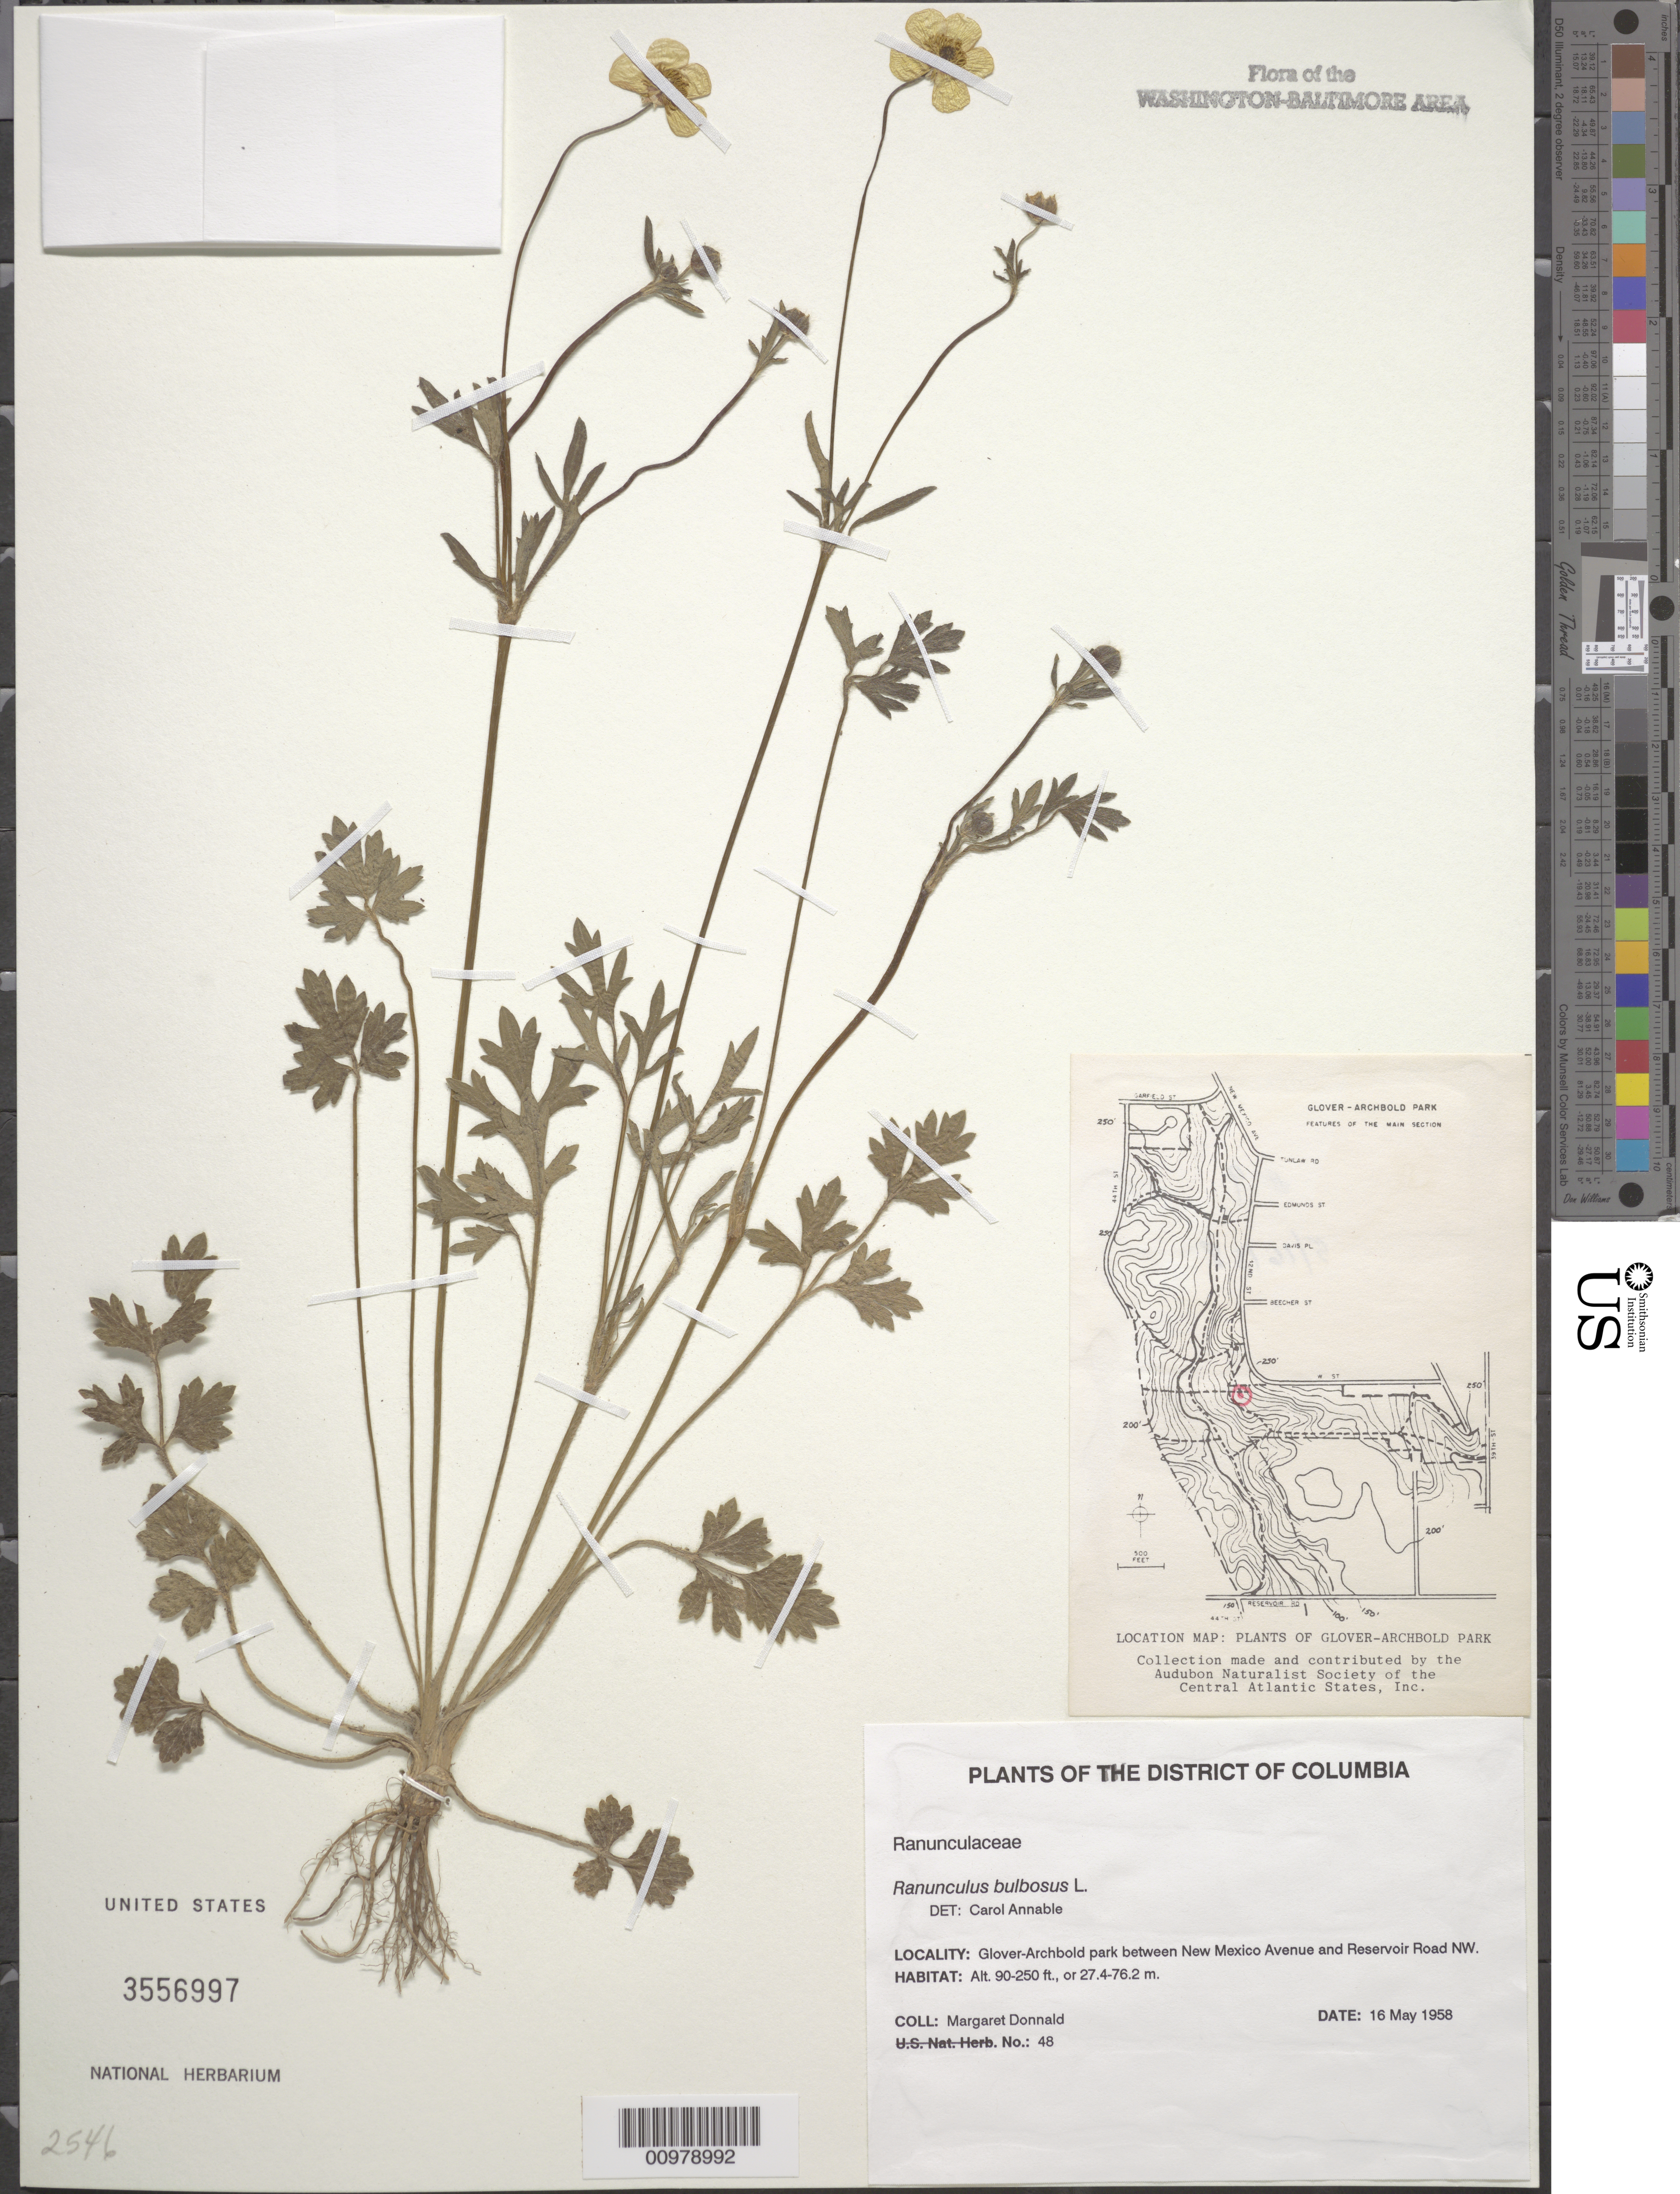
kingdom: Plantae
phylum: Tracheophyta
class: Magnoliopsida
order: Ranunculales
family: Ranunculaceae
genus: Ranunculus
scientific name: Ranunculus bulbosus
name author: L.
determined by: Annable, C. R.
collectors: M. Donnald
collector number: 48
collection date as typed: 16 May 1958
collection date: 1958-05-16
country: United States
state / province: District of Columbia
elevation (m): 27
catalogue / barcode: US 3556997